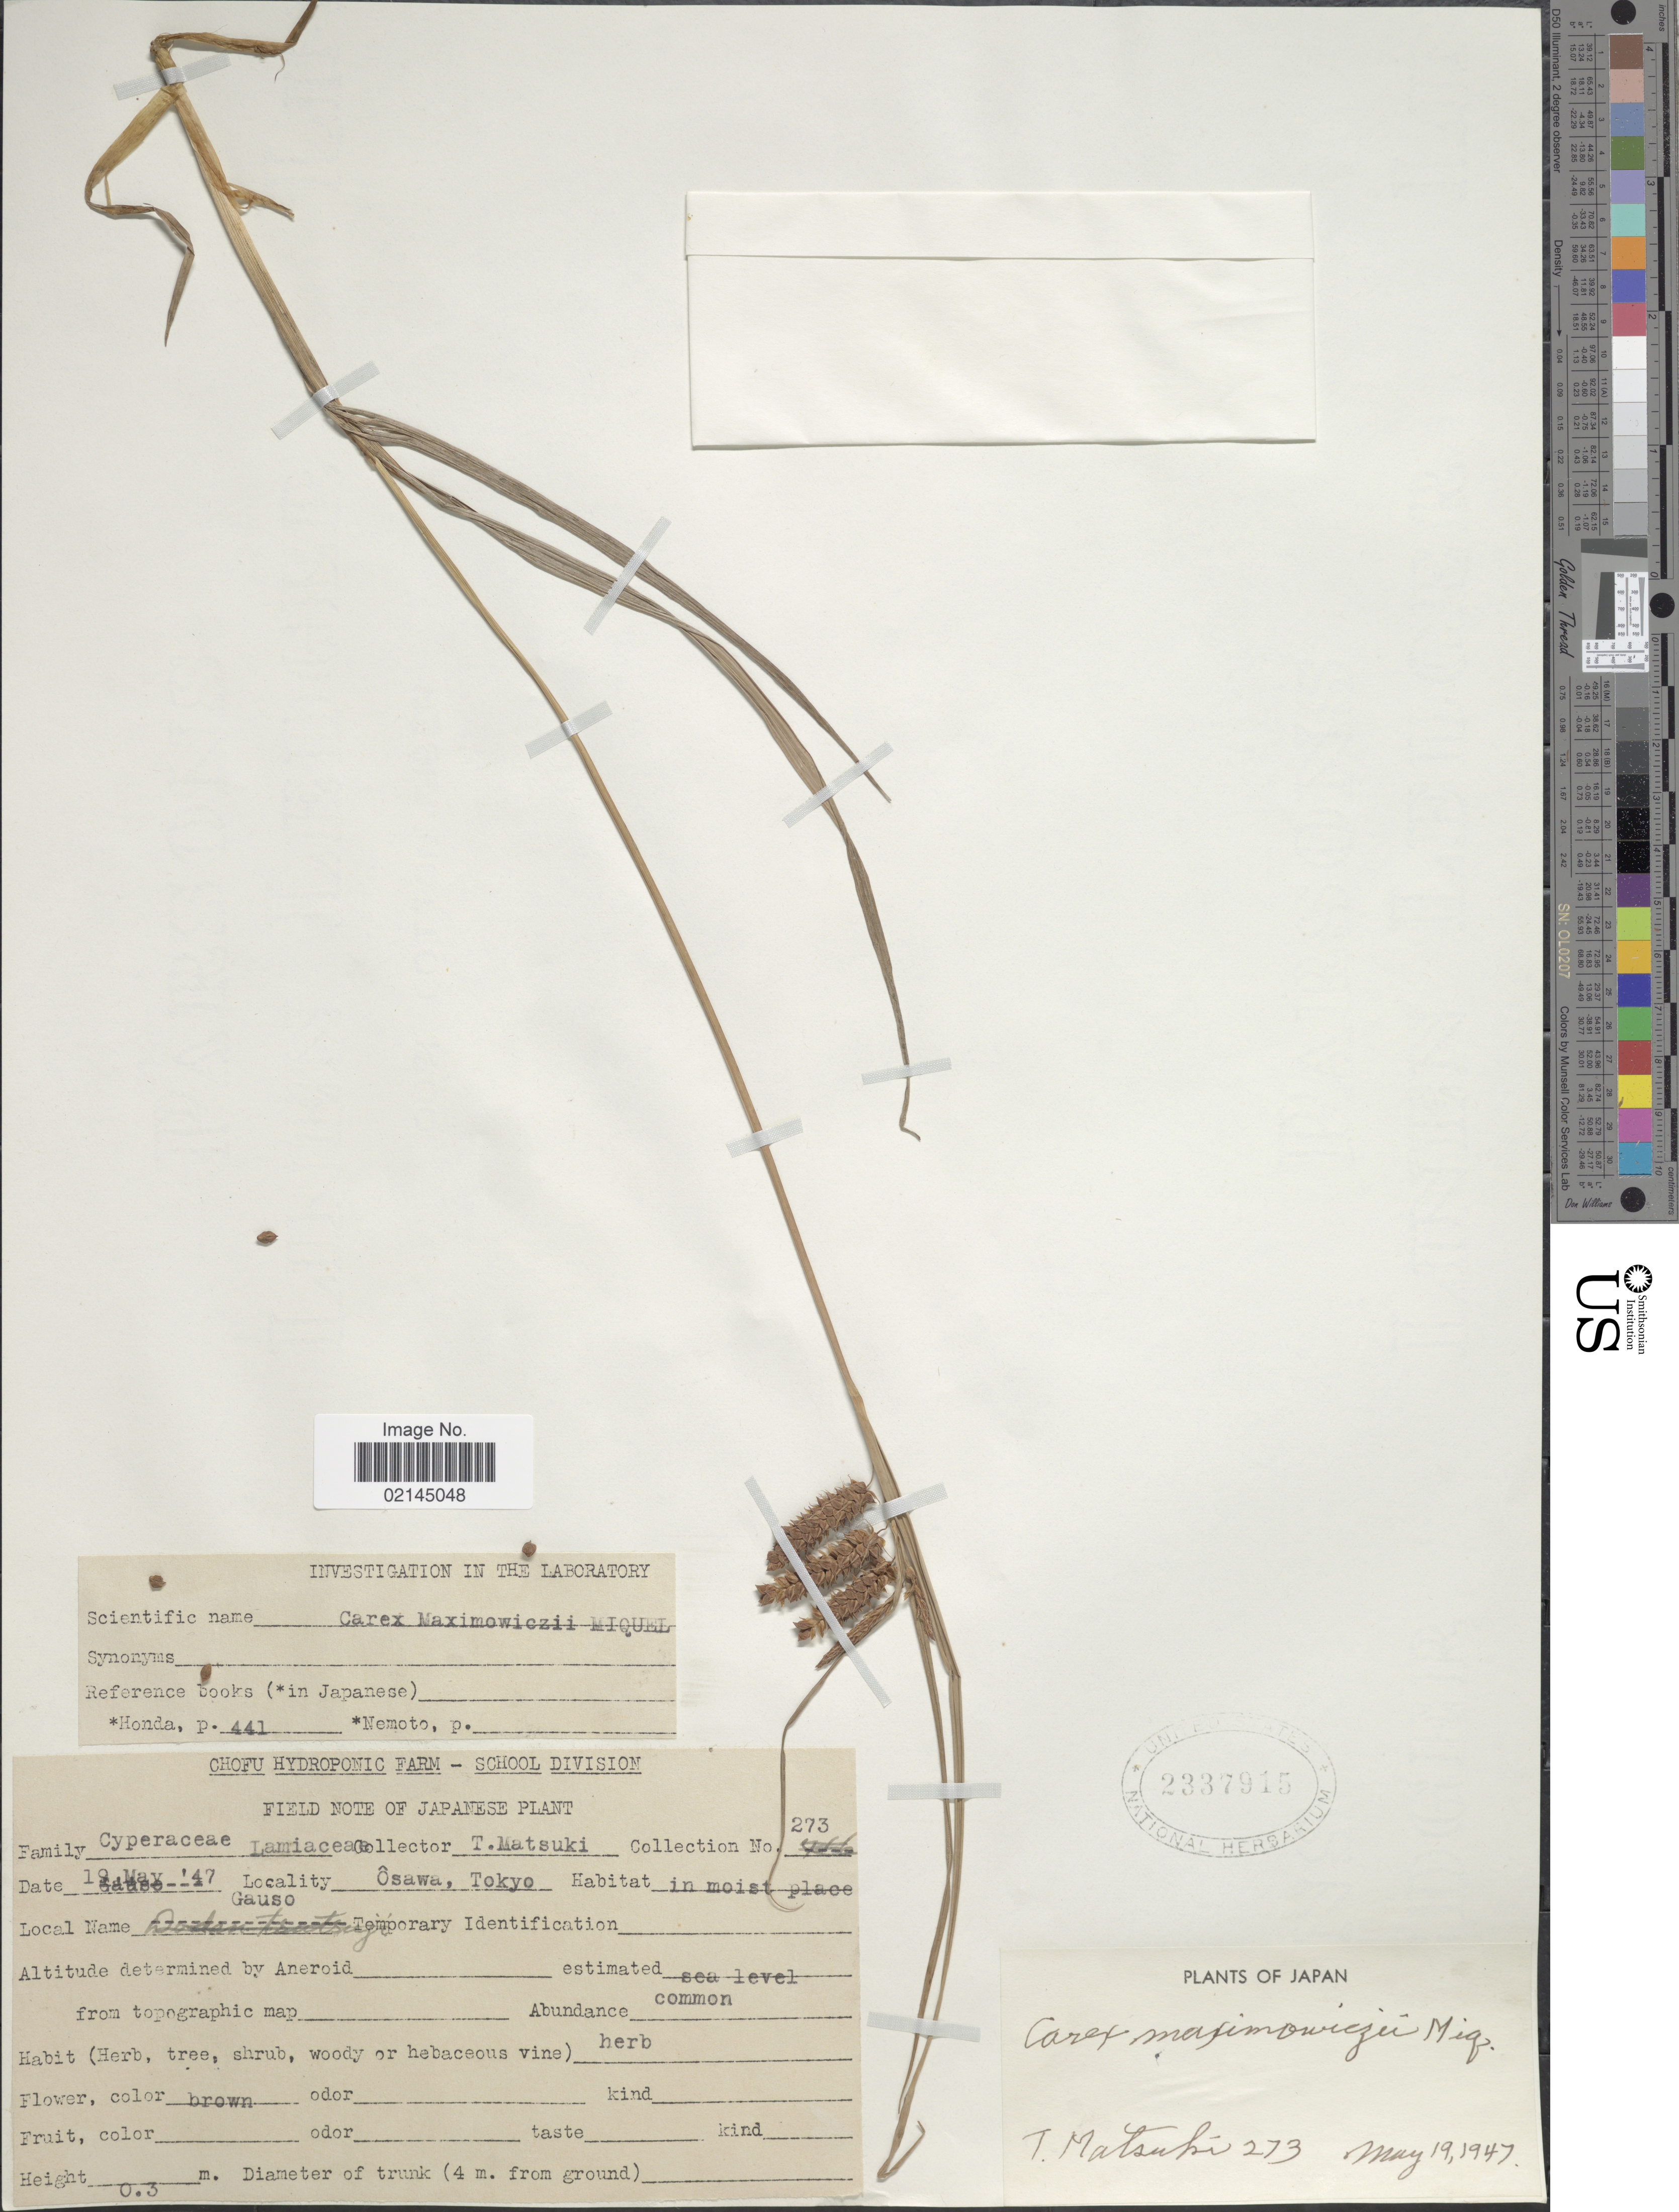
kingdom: Plantae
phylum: Tracheophyta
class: Liliopsida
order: Poales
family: Cyperaceae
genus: Carex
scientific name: Carex maximowiczii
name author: Miq.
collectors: T. Matsuki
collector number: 273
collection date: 1947-05-19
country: Japan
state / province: Tokyo, Federal City of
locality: Osawa, in moist place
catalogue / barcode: US 2337915